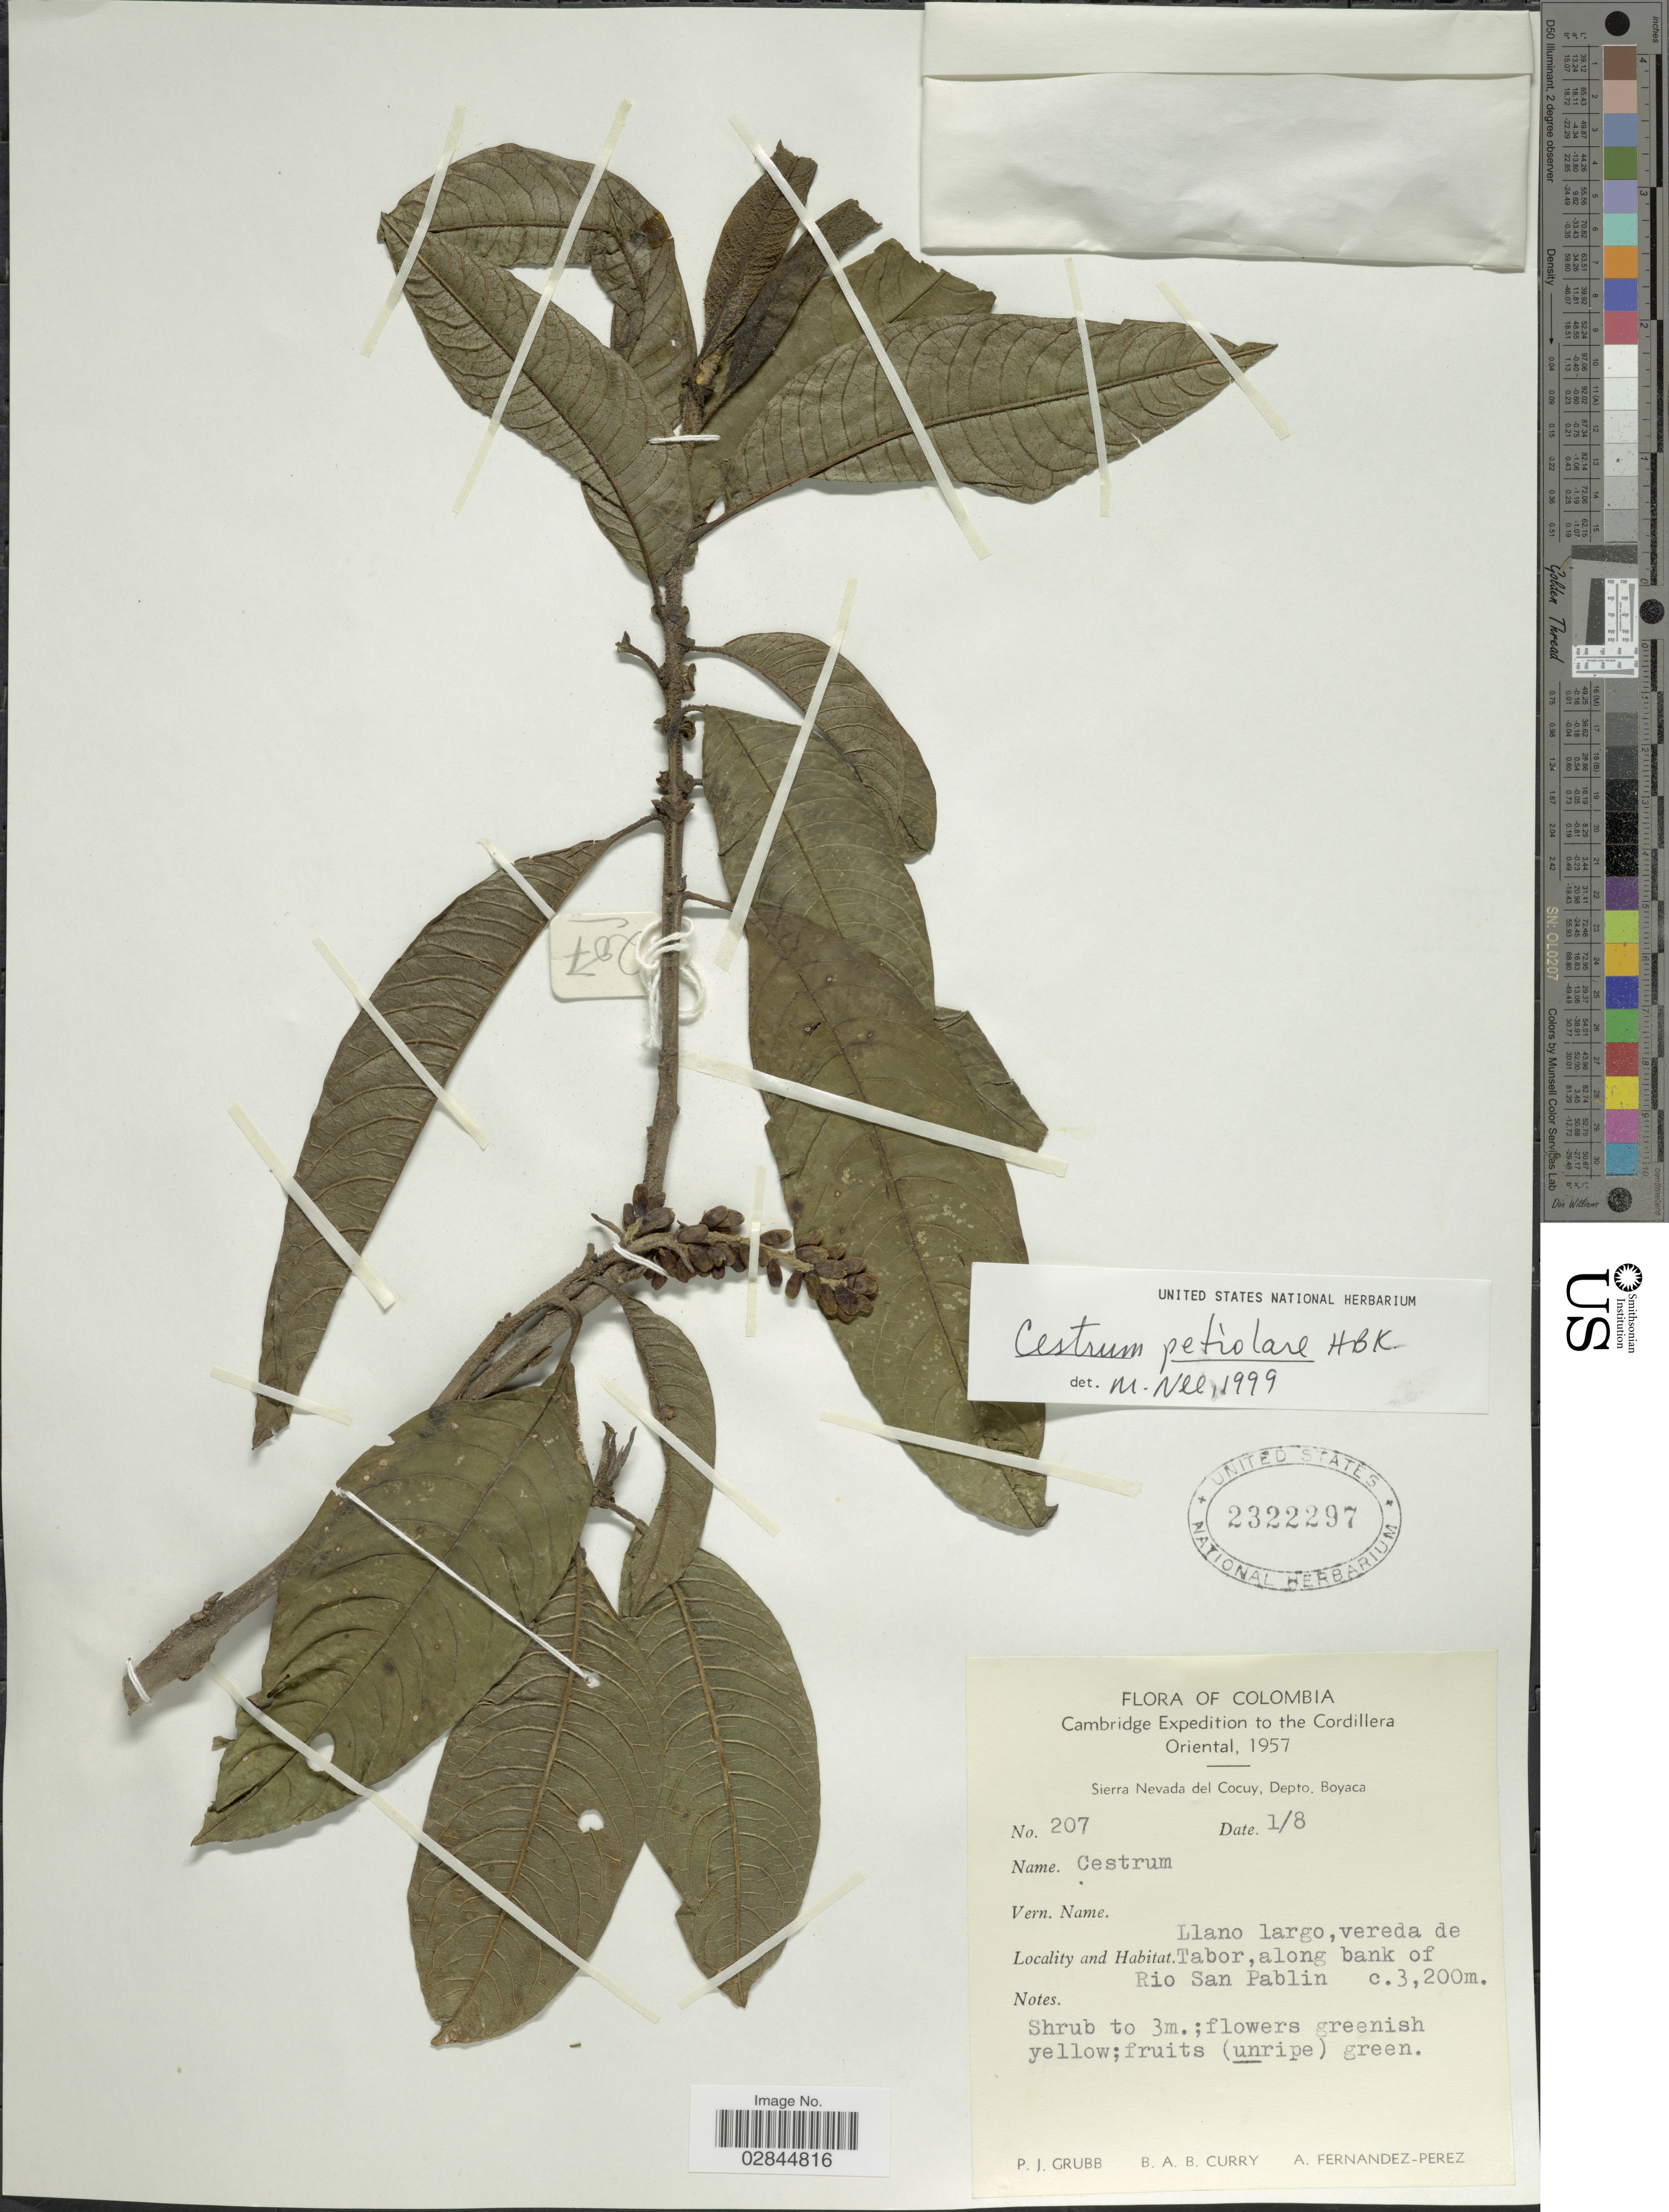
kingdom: Plantae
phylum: Tracheophyta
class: Magnoliopsida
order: Solanales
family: Solanaceae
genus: Cestrum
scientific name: Cestrum petiolare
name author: Kunth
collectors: P. J. Grubb, B. A. B. Curry & A. Fernández-Pérez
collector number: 207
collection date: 1957-08-01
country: Colombia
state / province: Boyacá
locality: Cordillera Oriental. Sierra Nevada del Cocuy, Depto. Boyaca. Llano largo, vereda de Tabor, along bank of Rio San Pablin.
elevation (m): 3200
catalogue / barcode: US 2322297